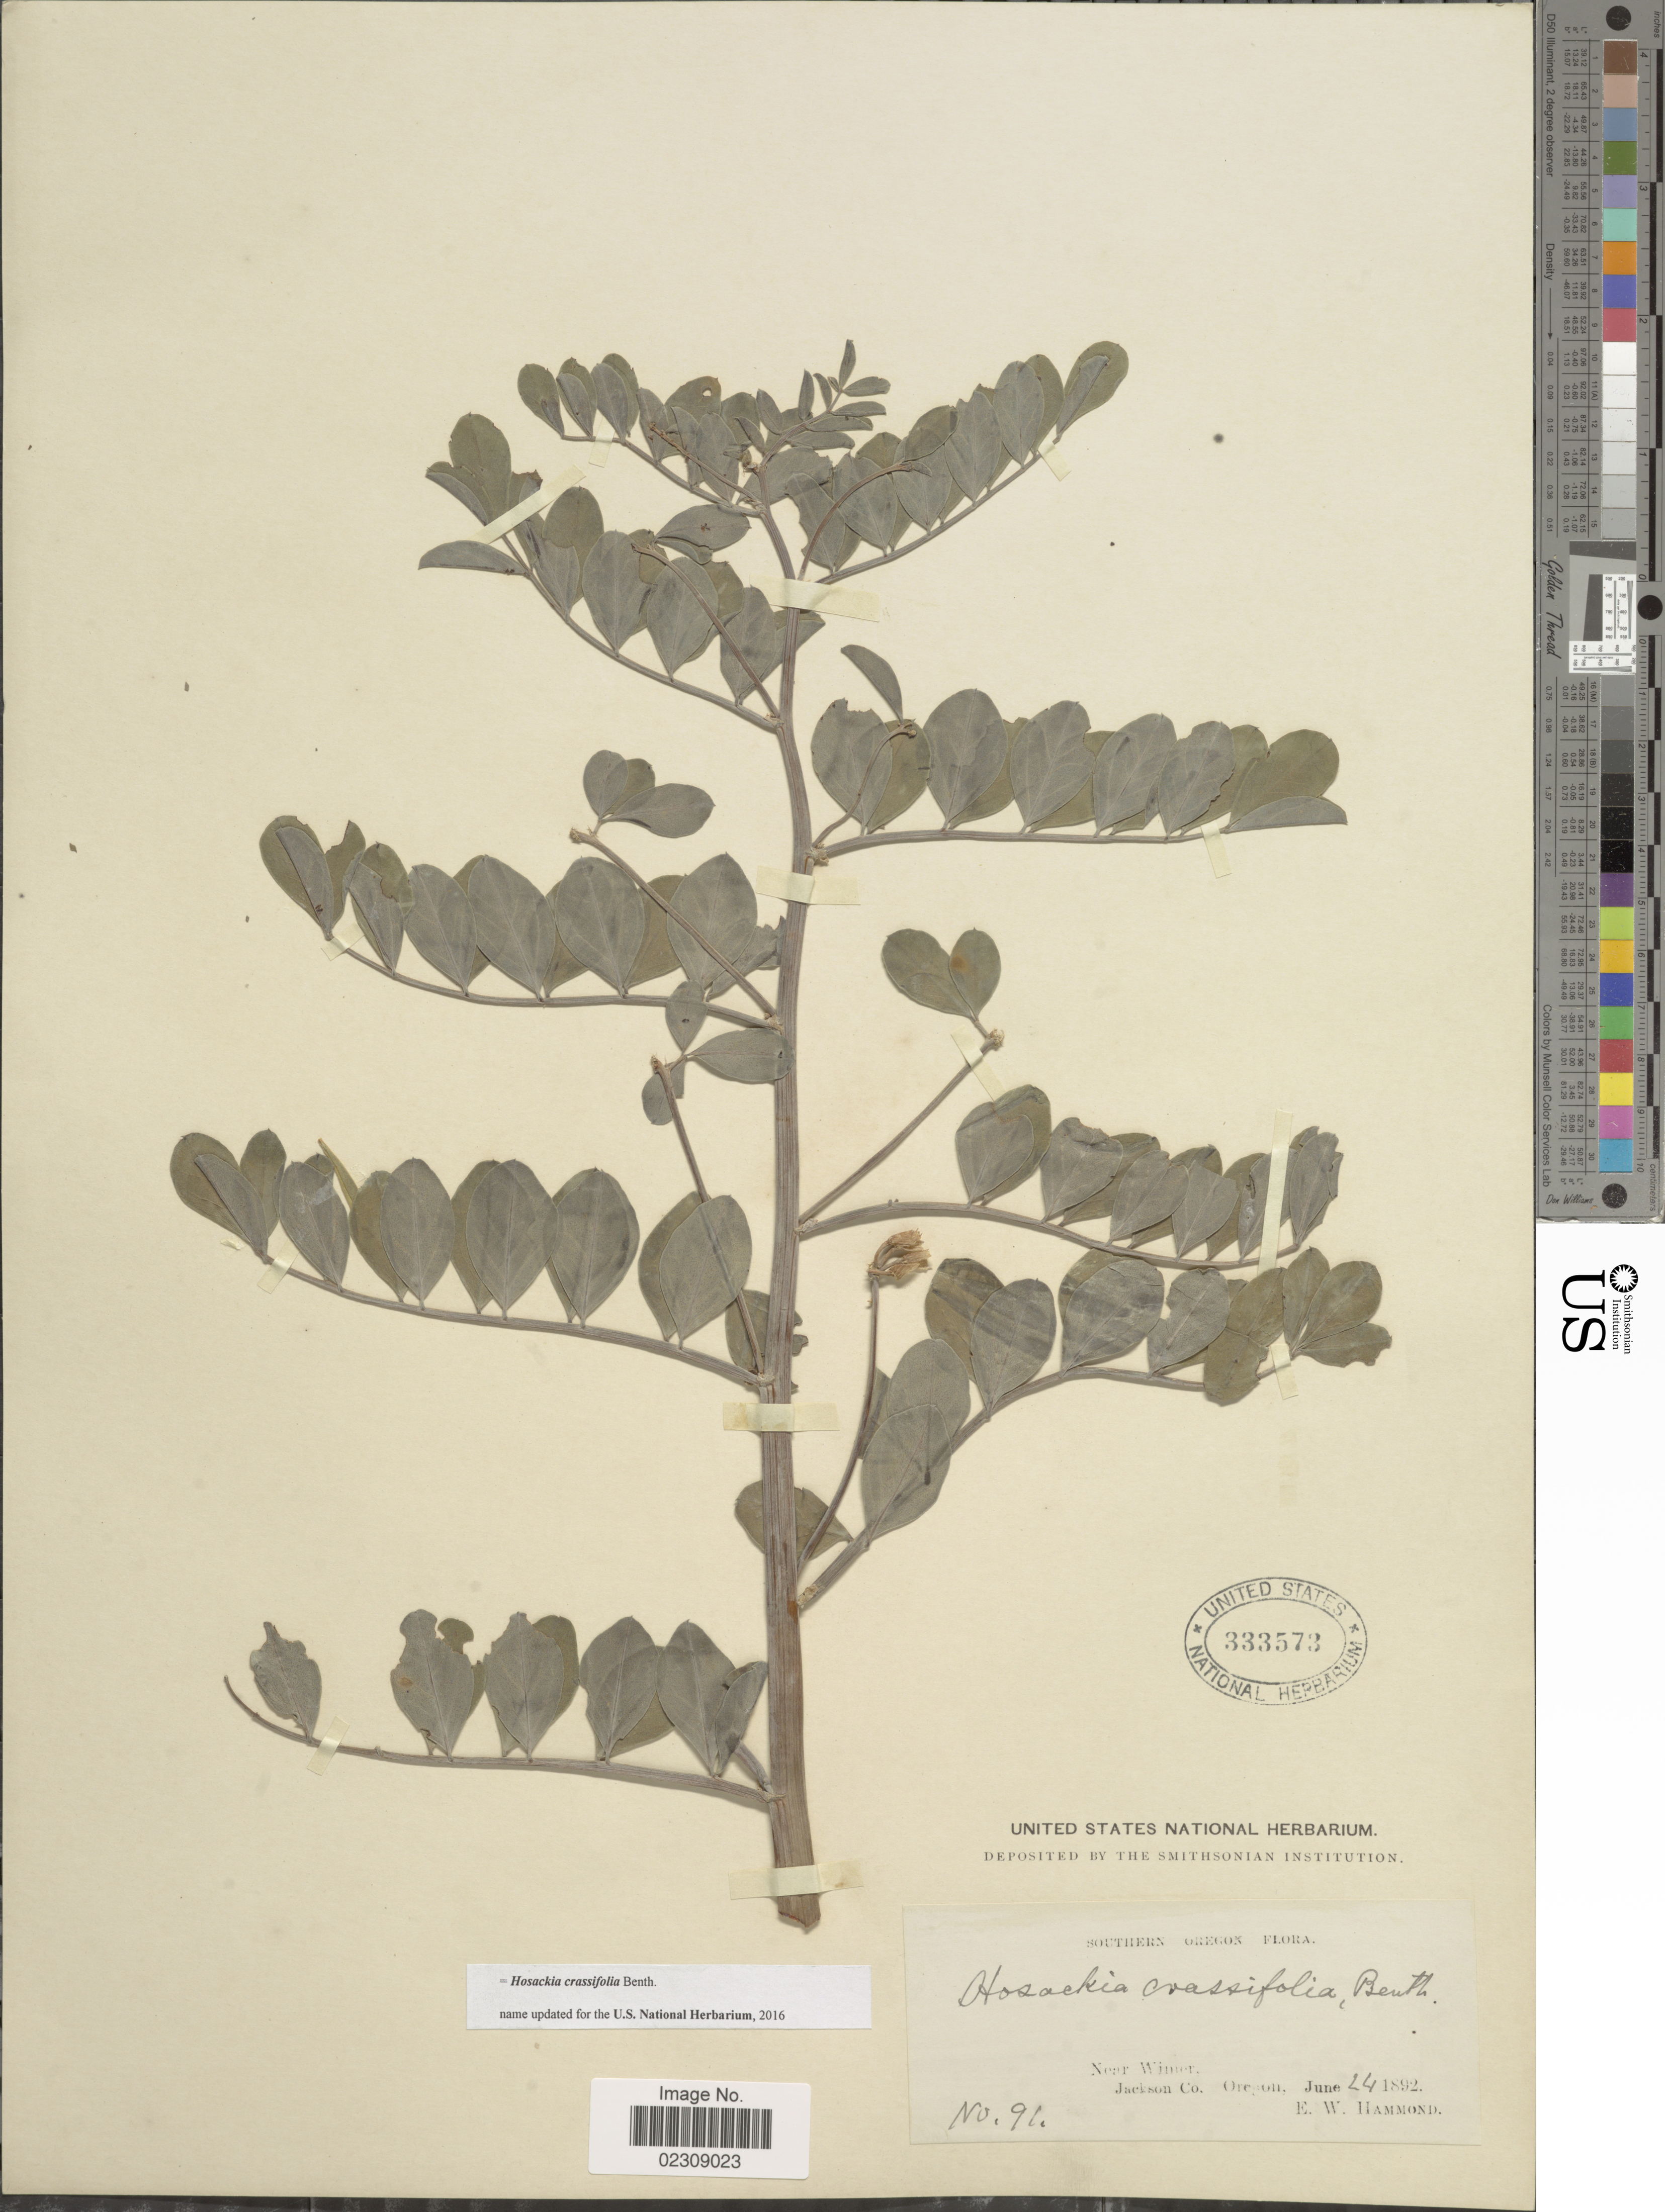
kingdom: Plantae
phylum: Tracheophyta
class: Magnoliopsida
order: Fabales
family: Fabaceae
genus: Hosackia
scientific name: Hosackia crassifolia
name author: Benth.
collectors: E. Hammond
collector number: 91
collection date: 1892-06-24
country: United States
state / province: Oregon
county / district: Jackson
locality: Southern Oregon. Near Wimer, Jackson Co.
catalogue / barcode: US 333573